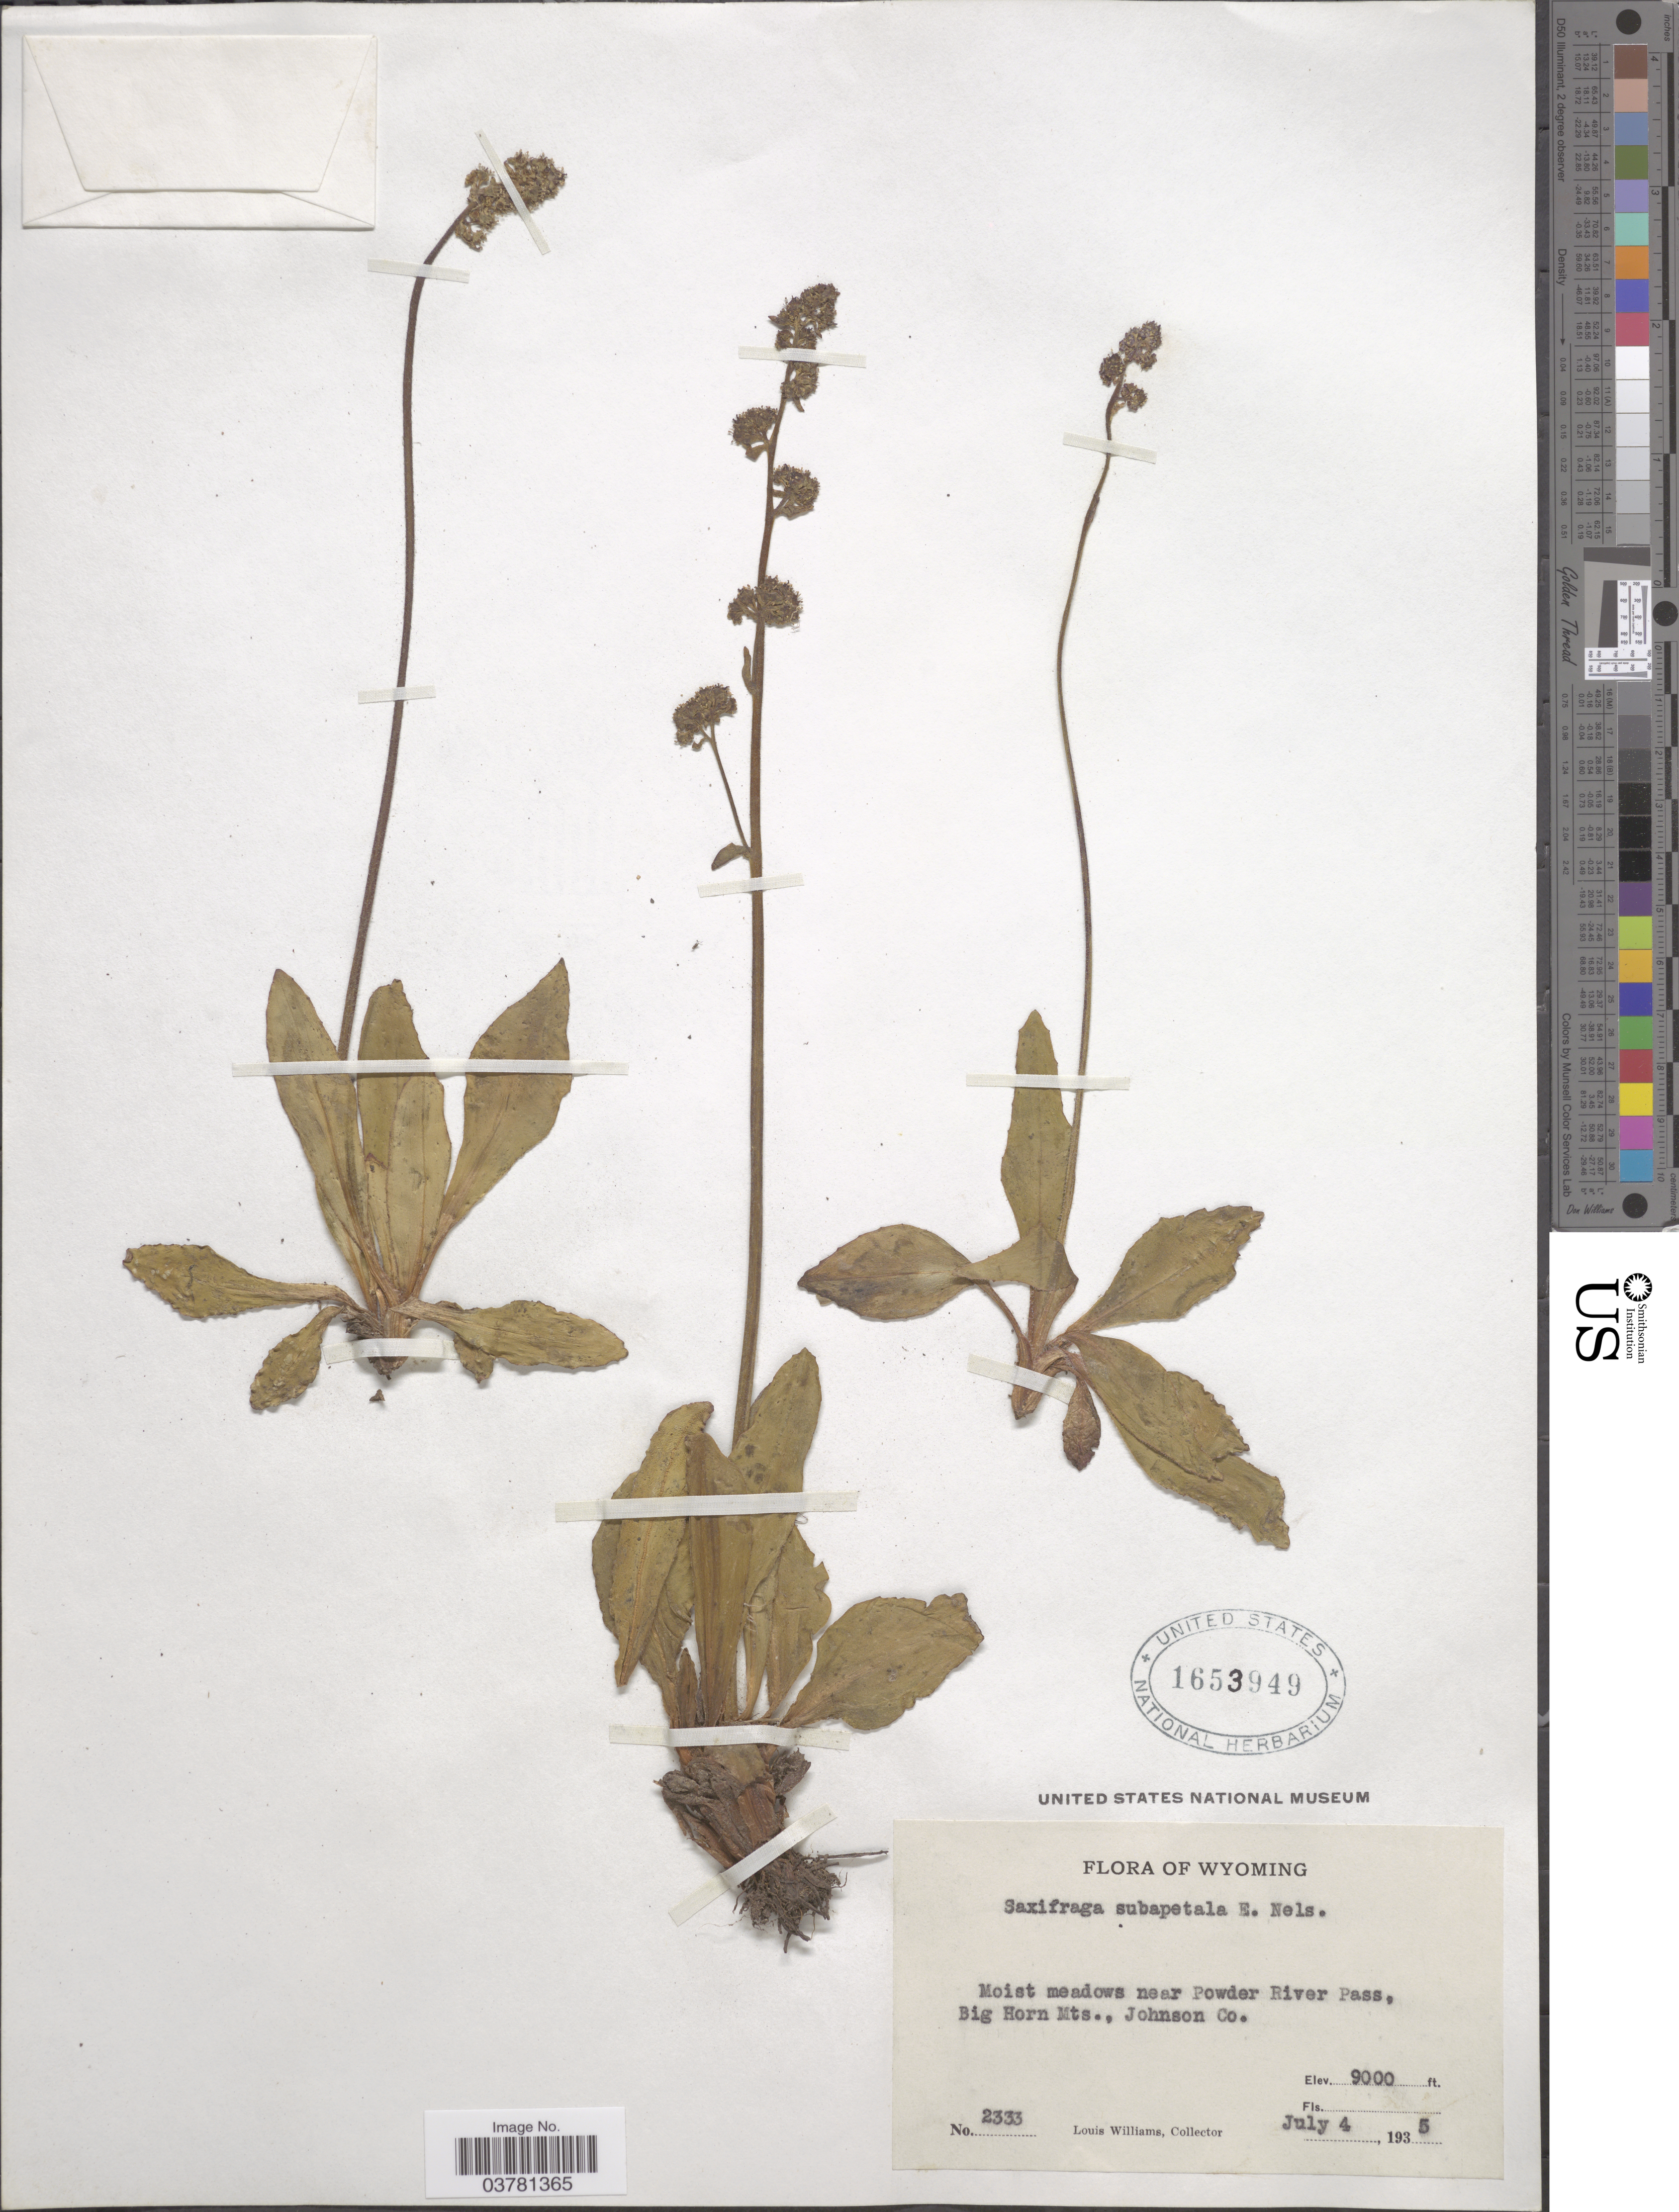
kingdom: Plantae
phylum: Tracheophyta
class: Magnoliopsida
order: Saxifragales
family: Saxifragaceae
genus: Micranthes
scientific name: Micranthes subapetala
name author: (E. Nelson) Small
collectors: L. Williams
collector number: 2333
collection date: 1935-07-04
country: United States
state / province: Wyoming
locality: Moist meadows near Powder River Pass, Big Horn Mts., Johnson Co.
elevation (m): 2743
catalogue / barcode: US 1653949